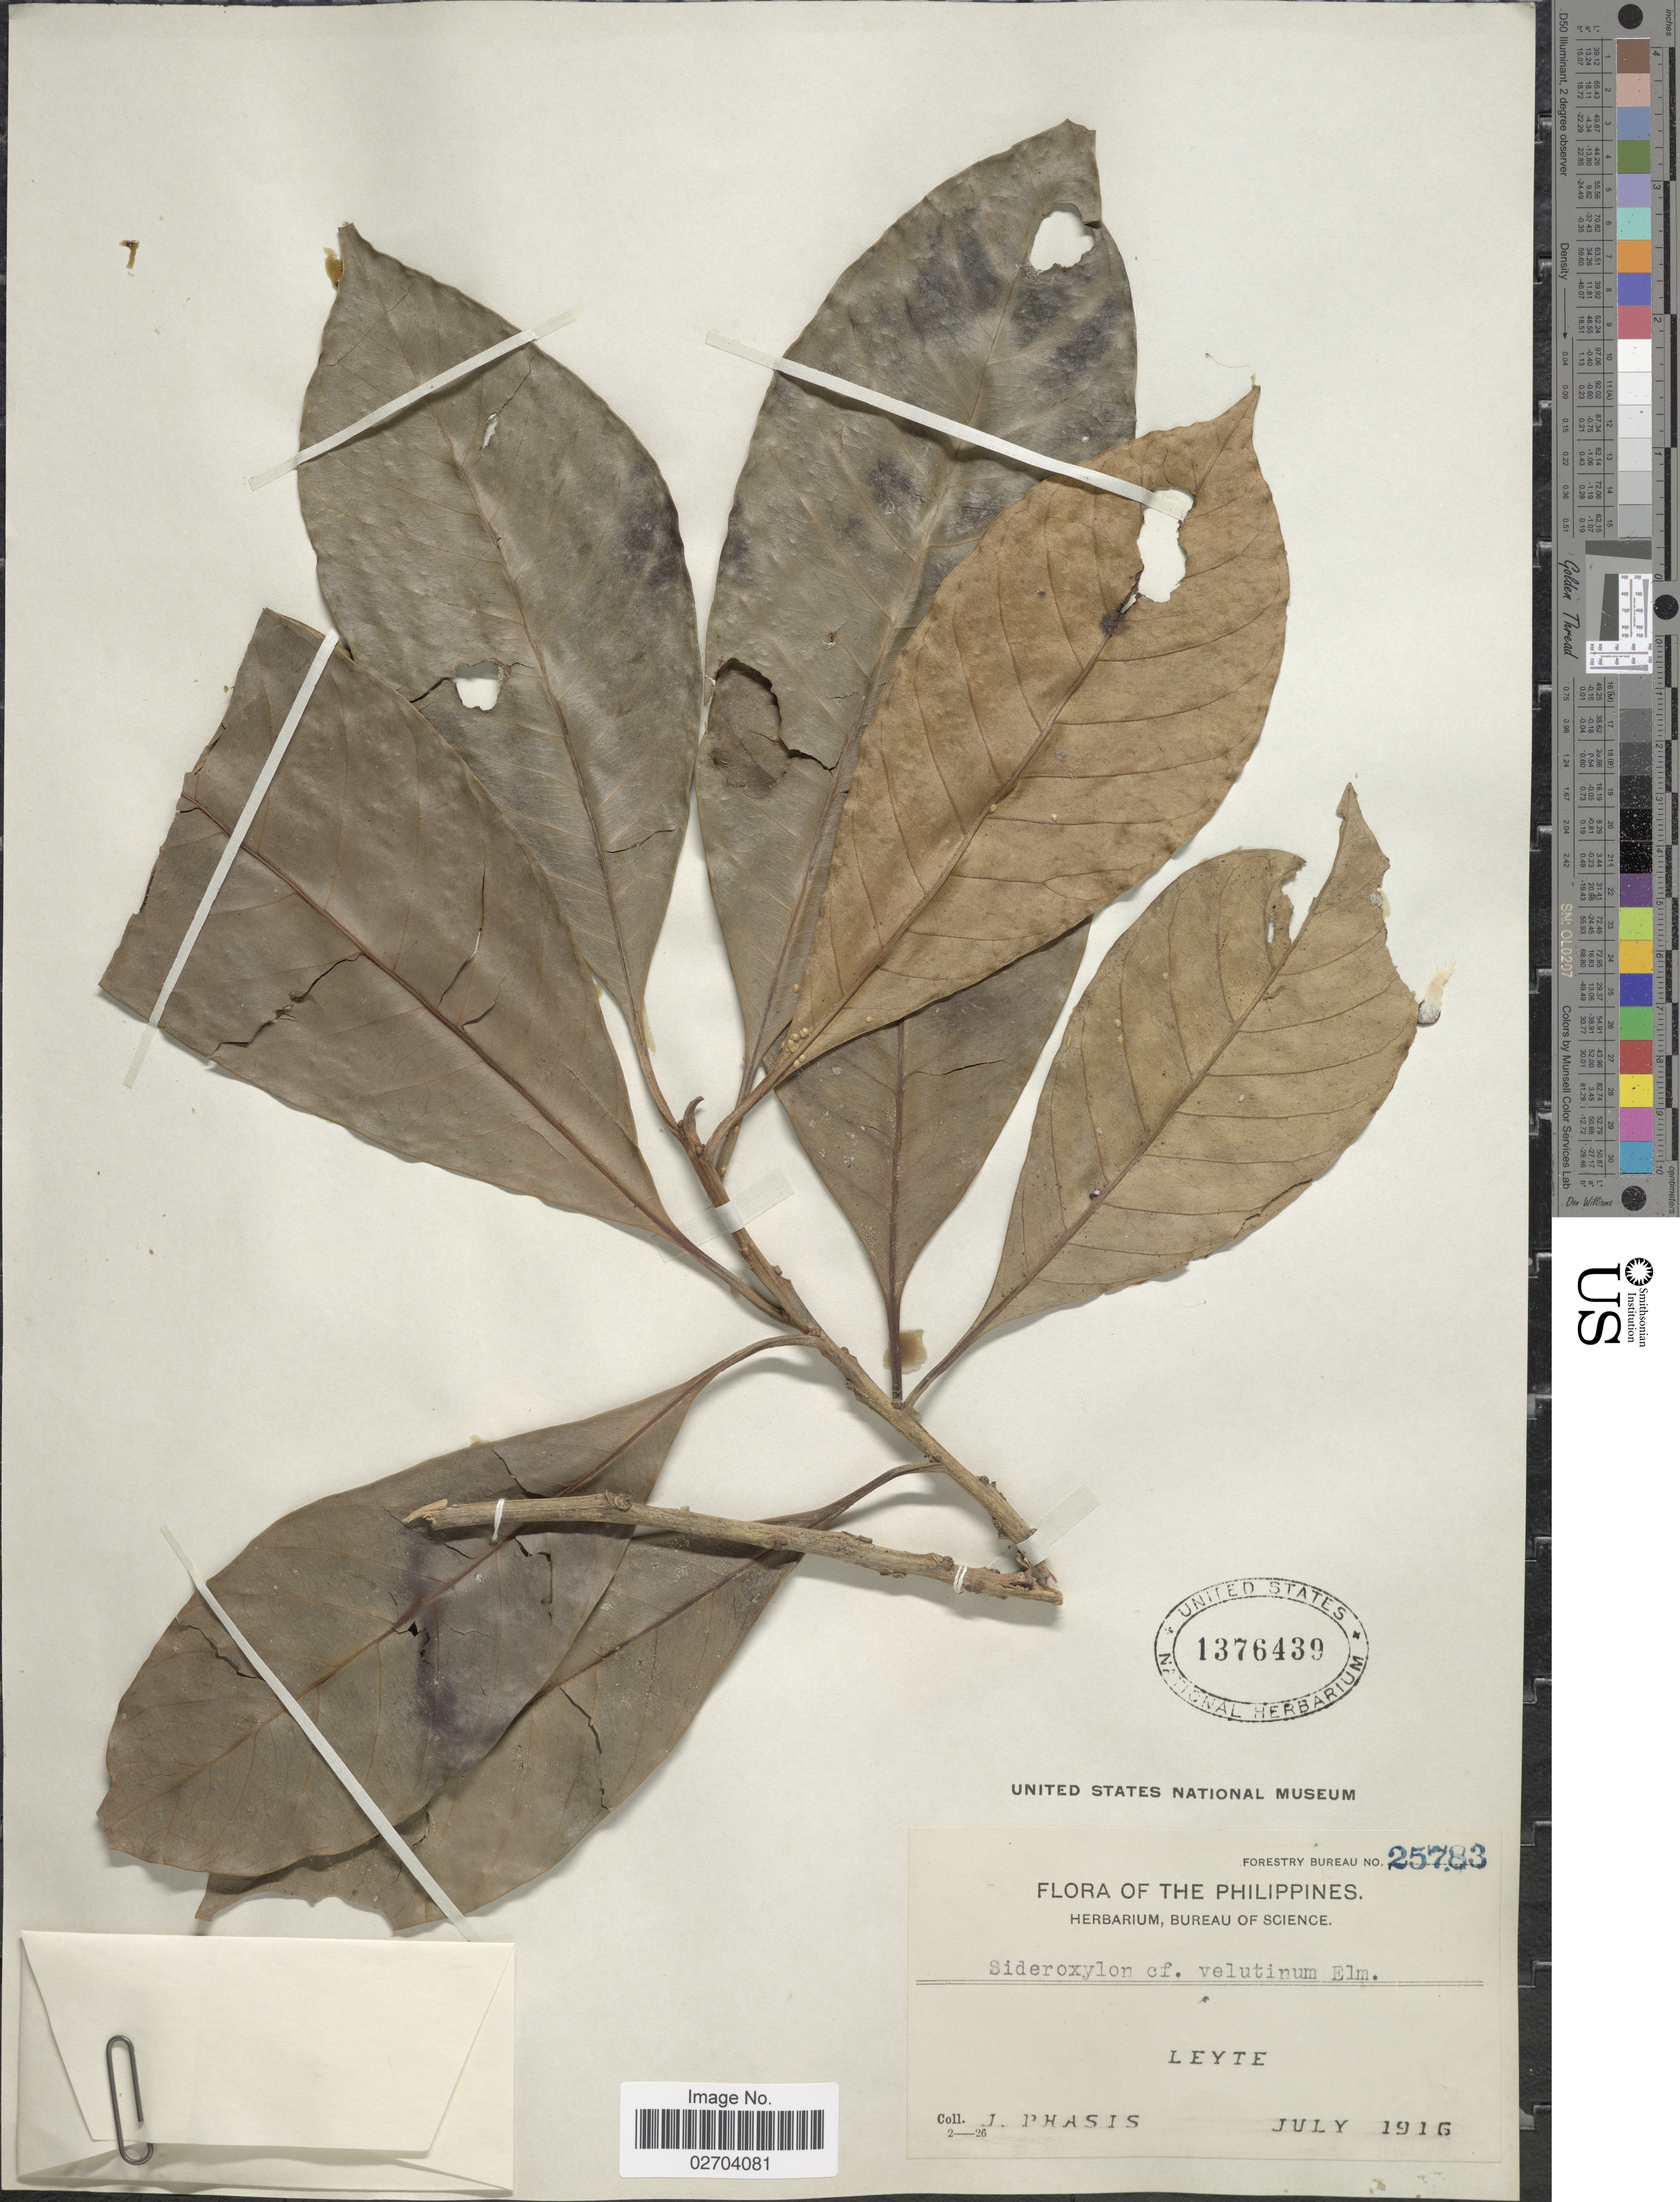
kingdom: Plantae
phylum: Tracheophyta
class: Magnoliopsida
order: Ericales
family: Sapotaceae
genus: Sideroxylon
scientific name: Sideroxylon velutinum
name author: Elmer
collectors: J. Phasis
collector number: Forestry Bureau 25783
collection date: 1916-07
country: Philippines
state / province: Eastern Visayas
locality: Leyte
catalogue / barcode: US 1376439